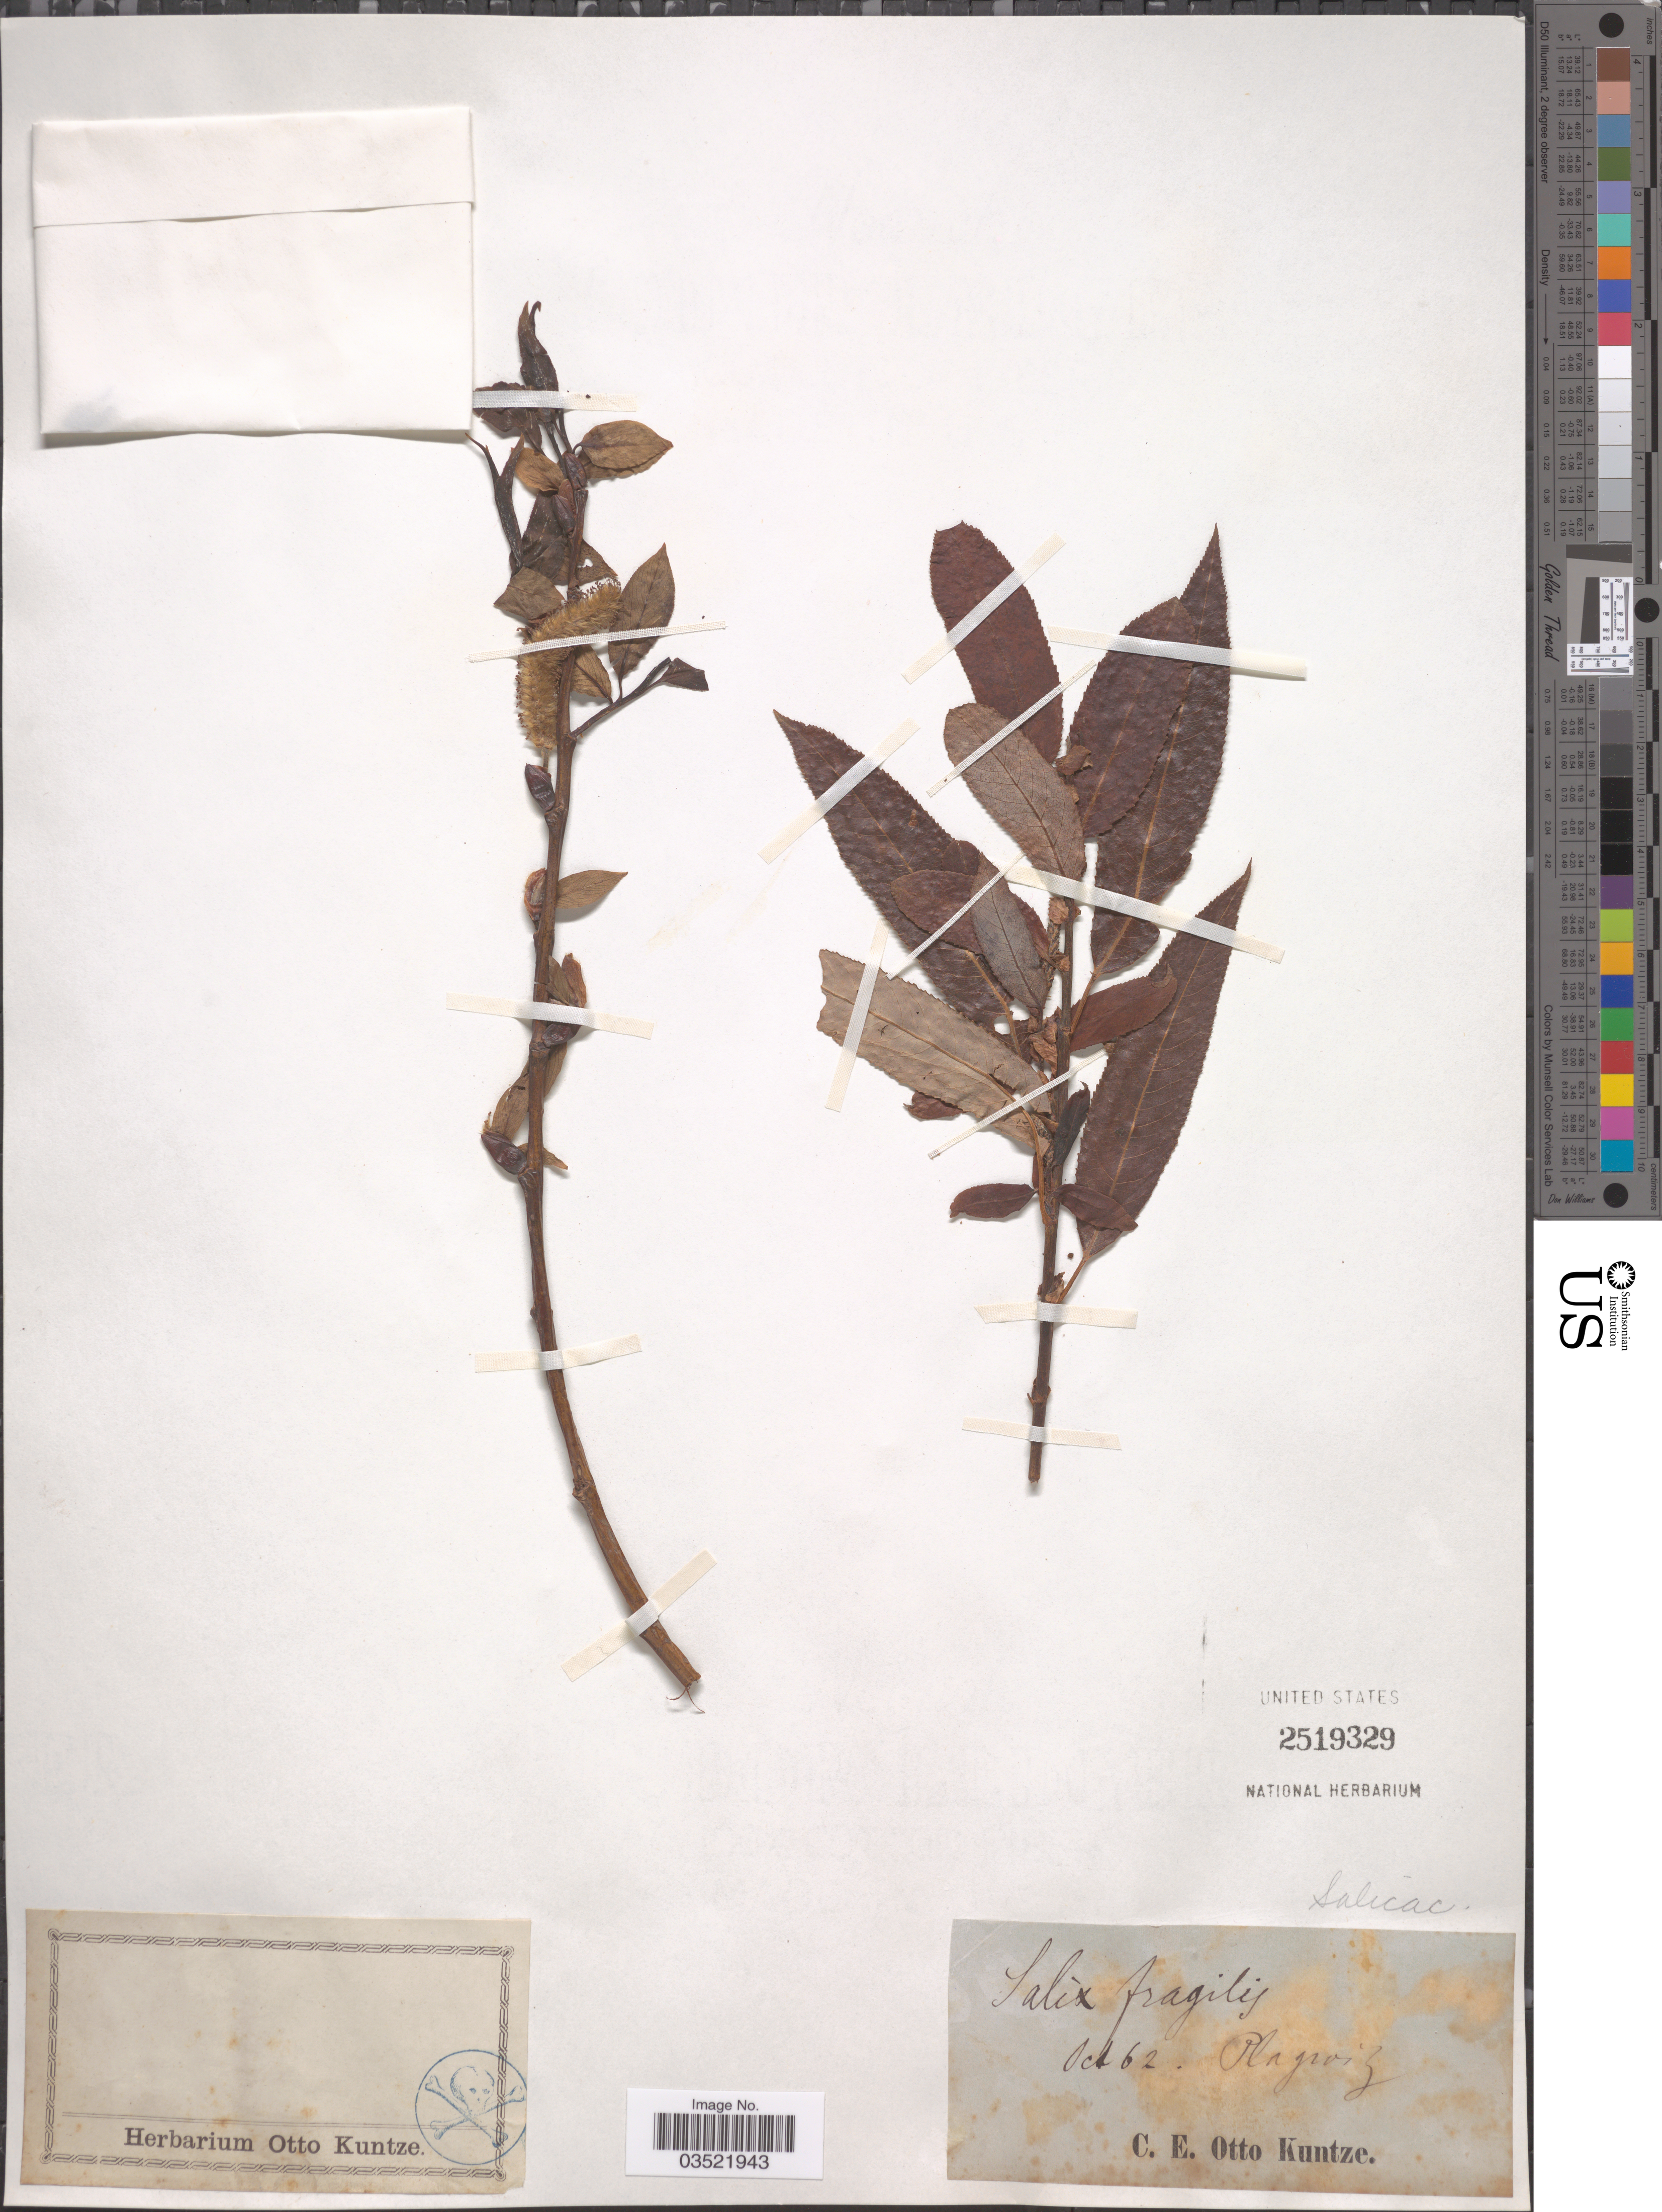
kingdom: Plantae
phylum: Tracheophyta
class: Magnoliopsida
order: Malpighiales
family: Salicaceae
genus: Salix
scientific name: Salix fragilis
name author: L.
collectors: C.E.O. Kuntze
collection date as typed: Transcribed d/m/y: /10/62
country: Germany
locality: Plagwitz.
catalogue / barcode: US 2519329